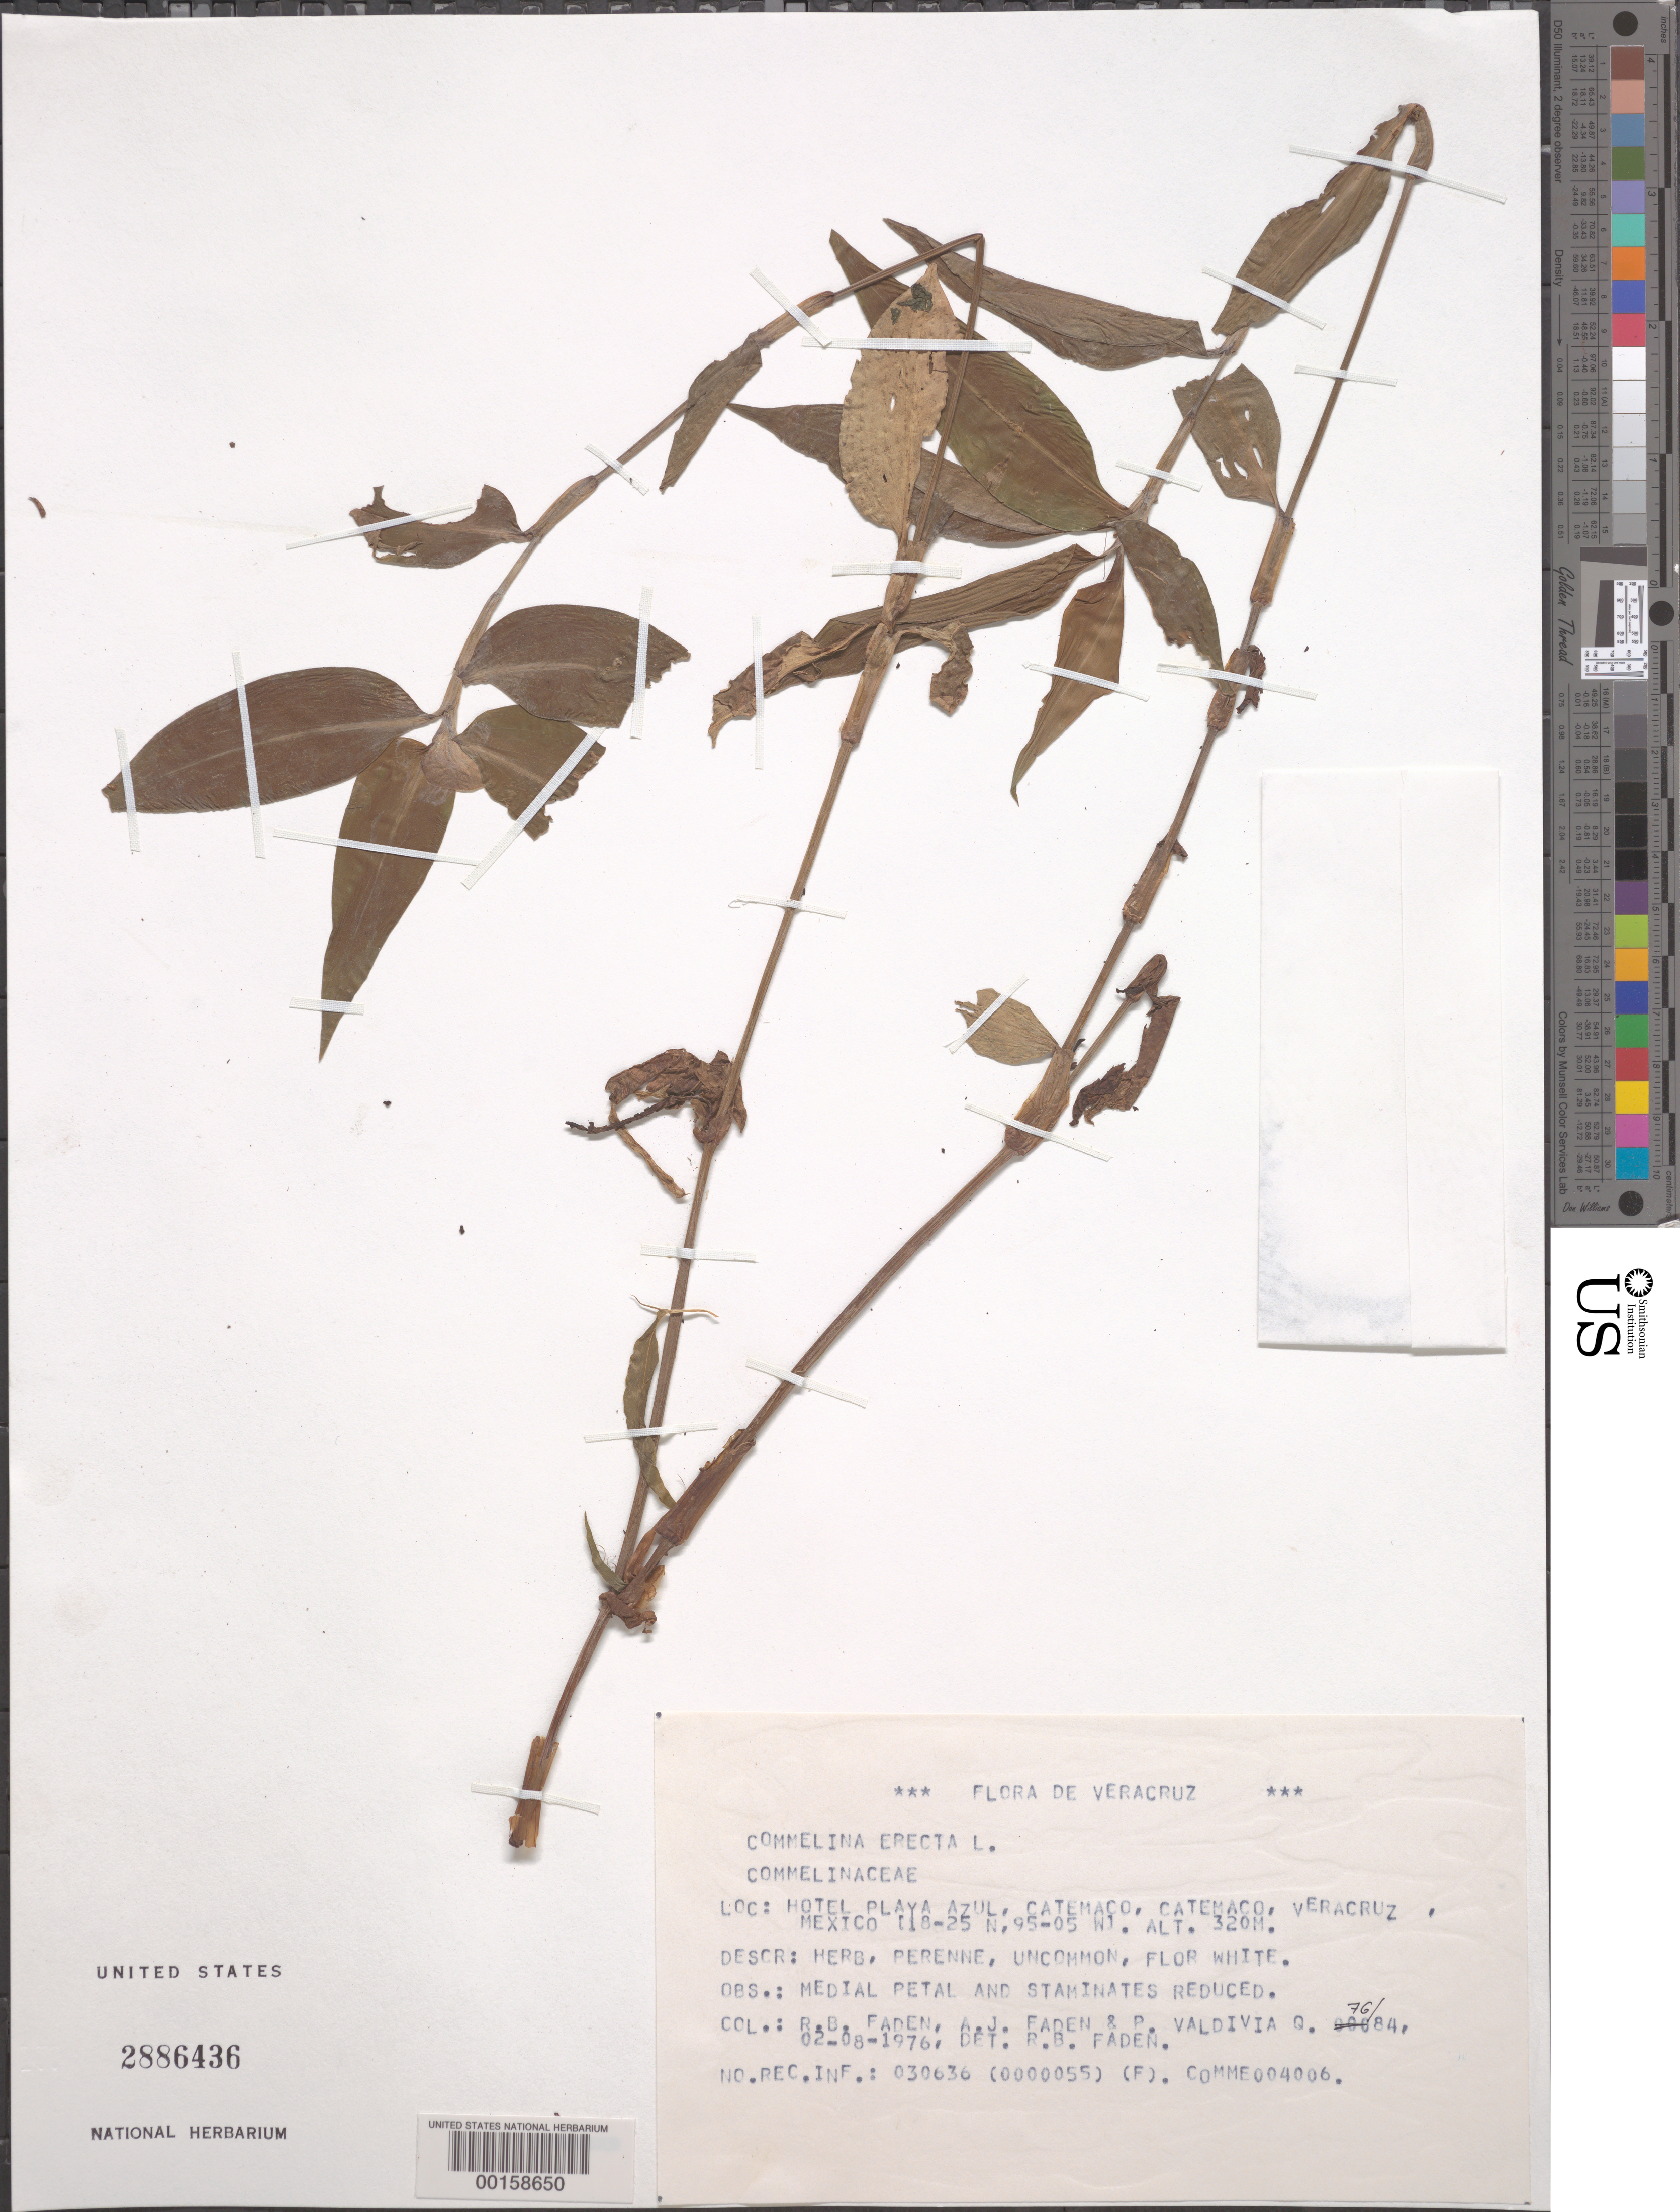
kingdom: Plantae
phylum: Tracheophyta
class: Liliopsida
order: Commelinales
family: Commelinaceae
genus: Commelina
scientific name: Commelina erecta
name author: L.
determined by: Faden, Robert B., (US), Smithsonian Institution - National Museum of Natural History (UNITED STATES)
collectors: R. B. Faden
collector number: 76/84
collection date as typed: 02 Aug 1976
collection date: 1976-08-02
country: Mexico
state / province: Veracruz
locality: Catemaco; hotel Playa Azul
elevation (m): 320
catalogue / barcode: US 2886436